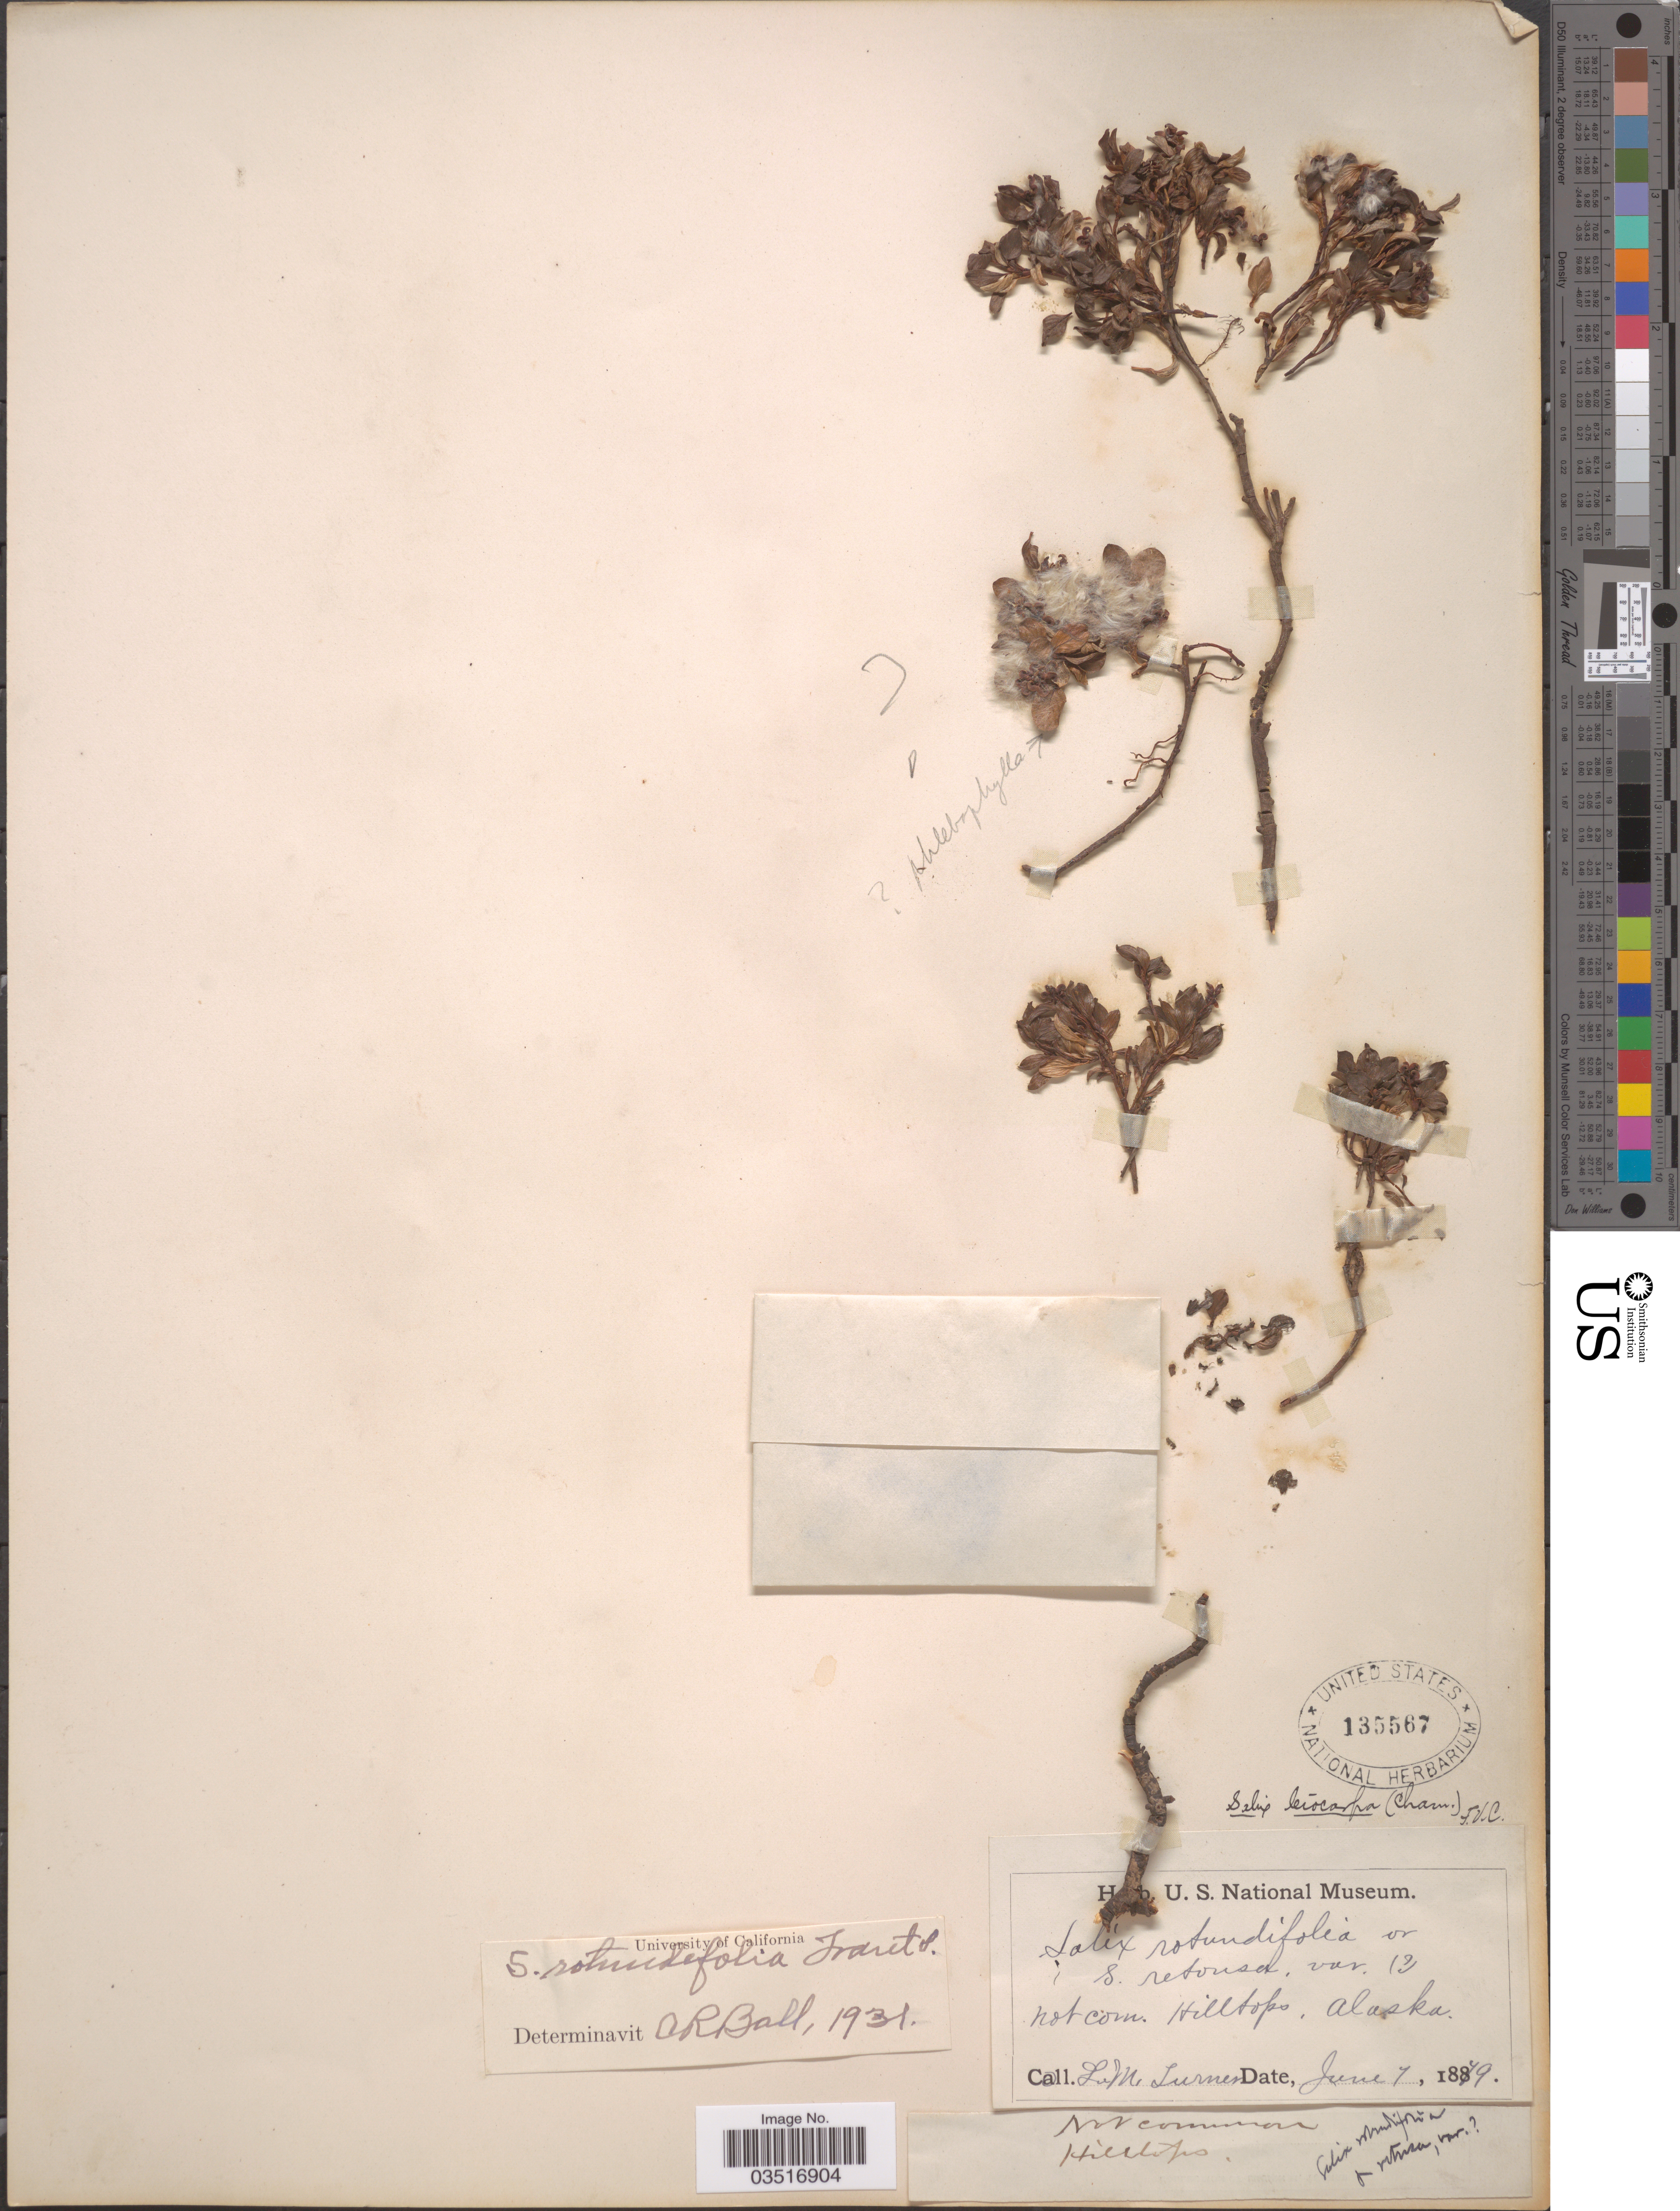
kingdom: Plantae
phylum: Tracheophyta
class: Magnoliopsida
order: Malpighiales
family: Salicaceae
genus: Salix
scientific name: Salix rotundifolia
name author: Trautv.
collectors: L. M. Turner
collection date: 1879-06-07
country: United States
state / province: Alaska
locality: Hilltops.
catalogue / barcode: US 135567